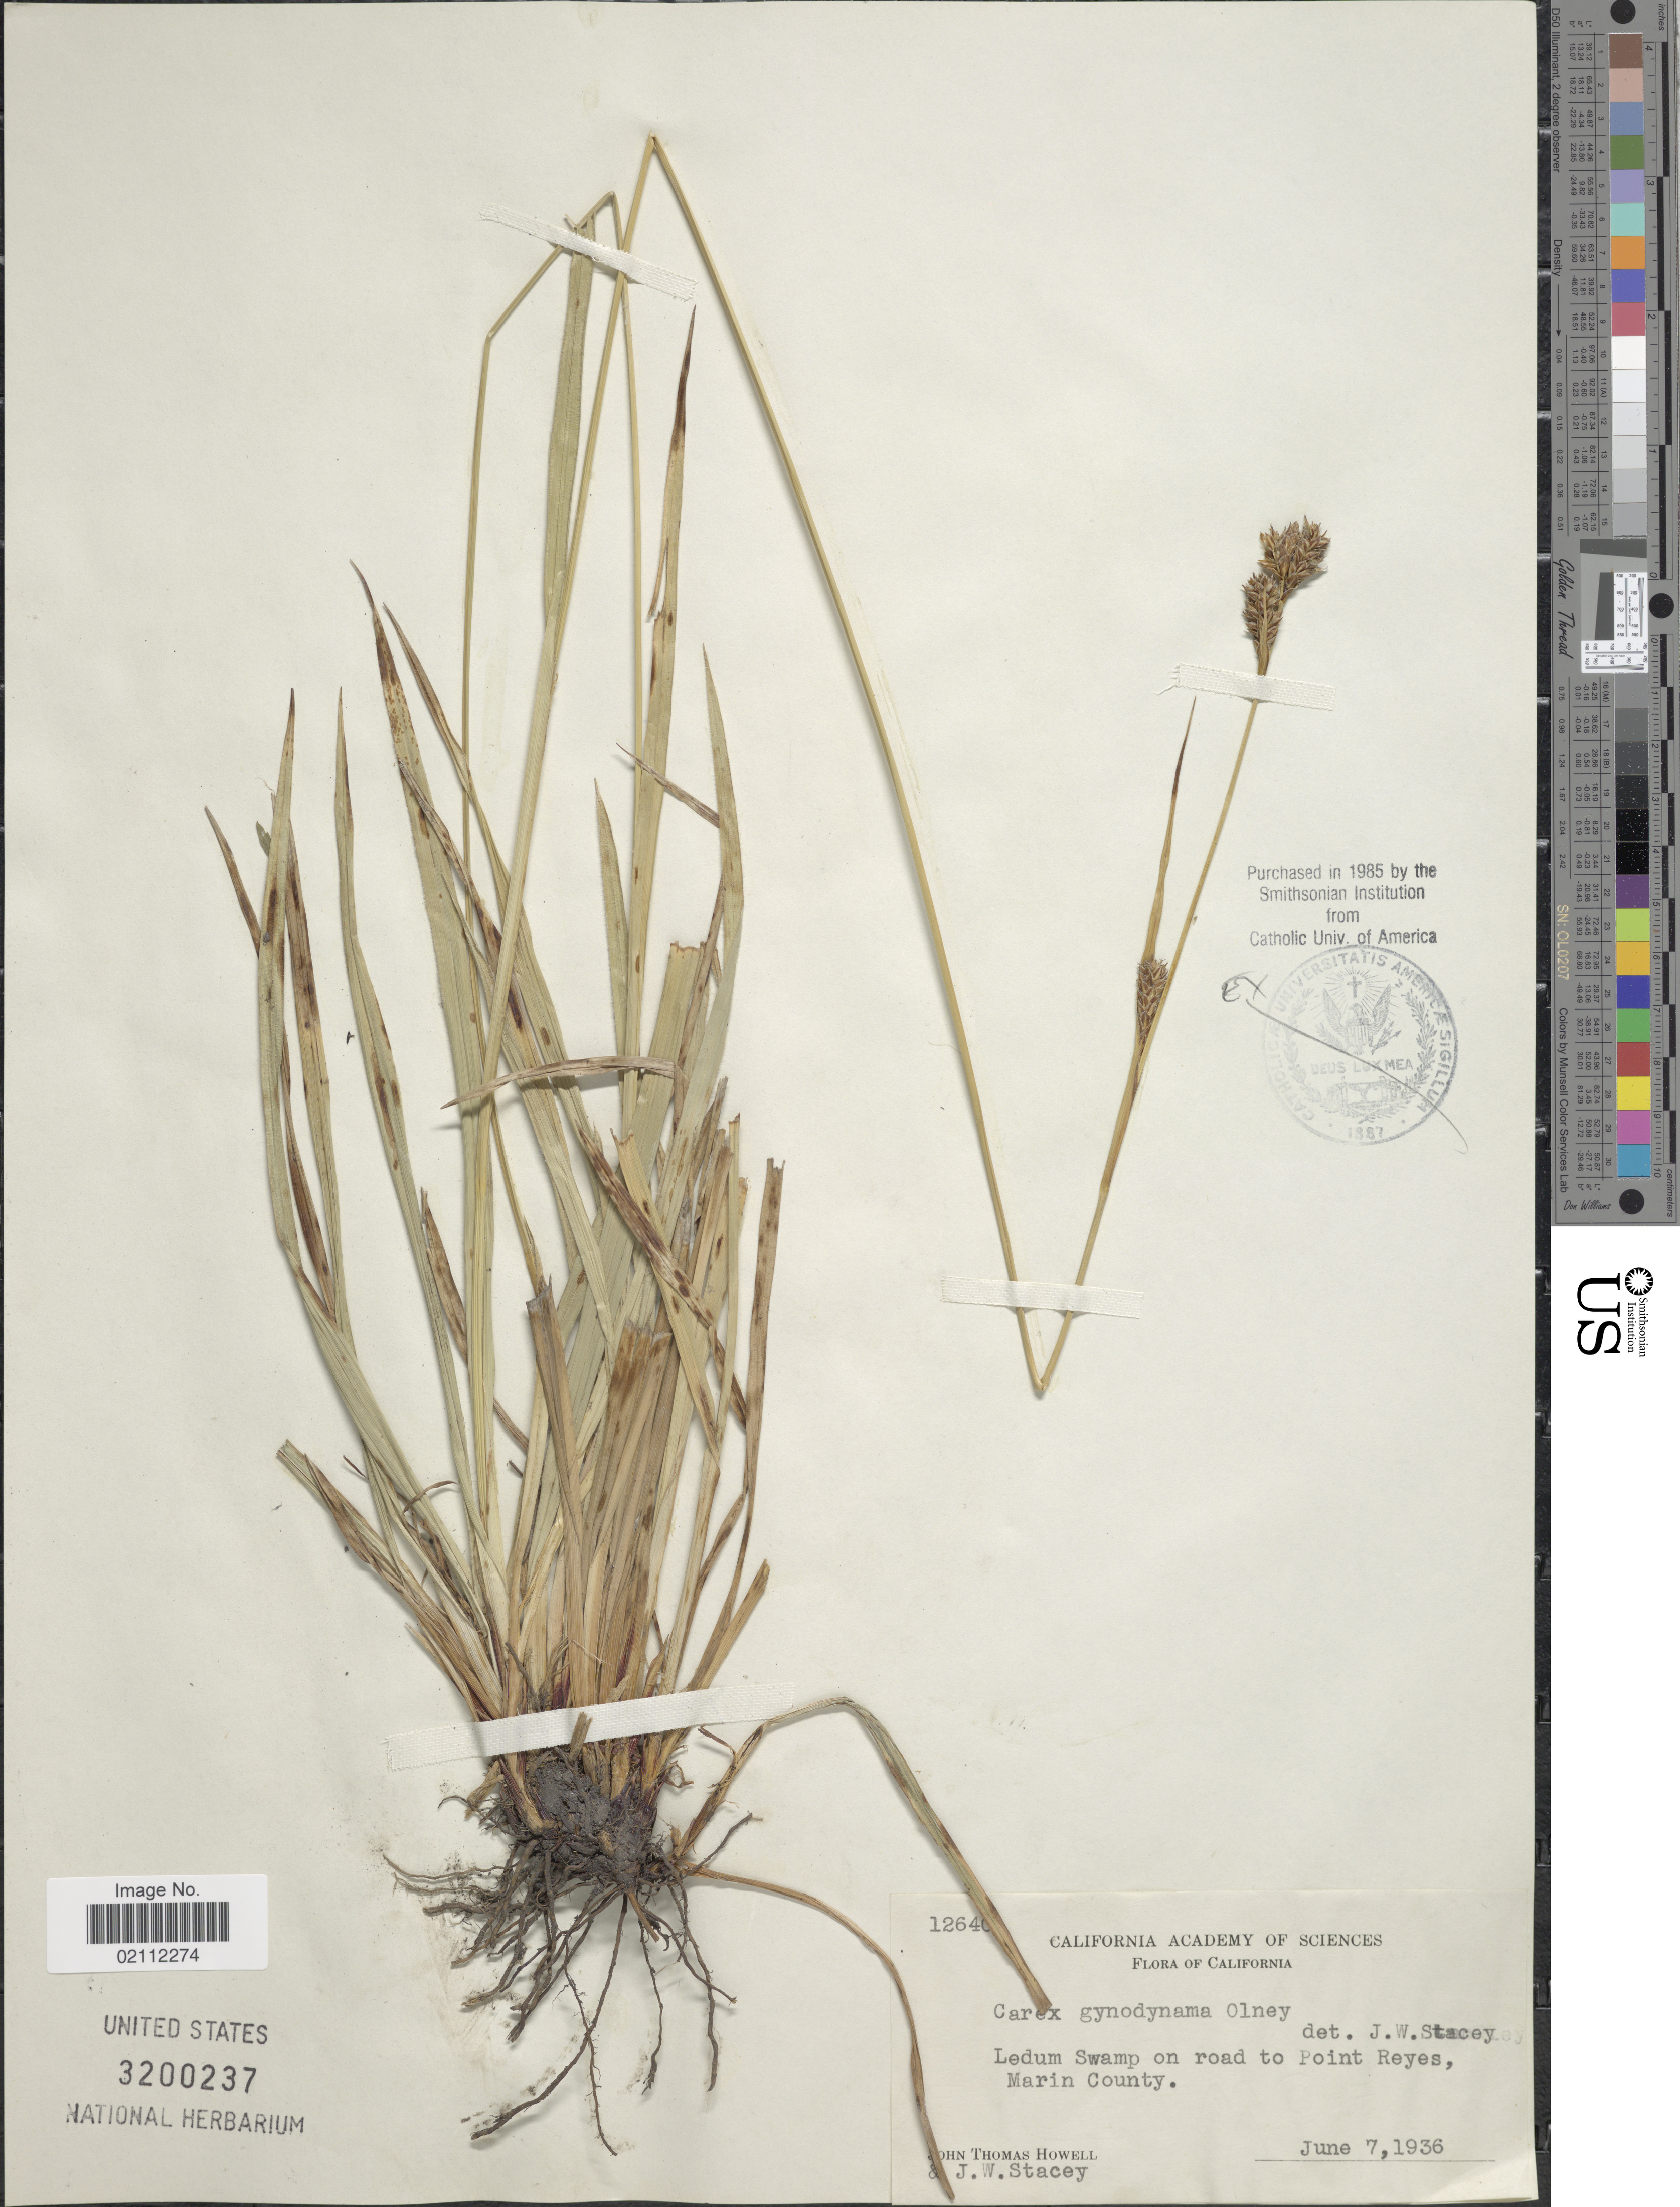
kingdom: Plantae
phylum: Tracheophyta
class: Liliopsida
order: Poales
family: Cyperaceae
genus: Carex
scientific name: Carex gynodynama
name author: Olney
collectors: J. T. Howell & J. W. Stacey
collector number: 12640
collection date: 1936-06-07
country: United States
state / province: California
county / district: Marin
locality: Ledum Swamp on road to Point Reyes, Marin County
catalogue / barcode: US 3200237